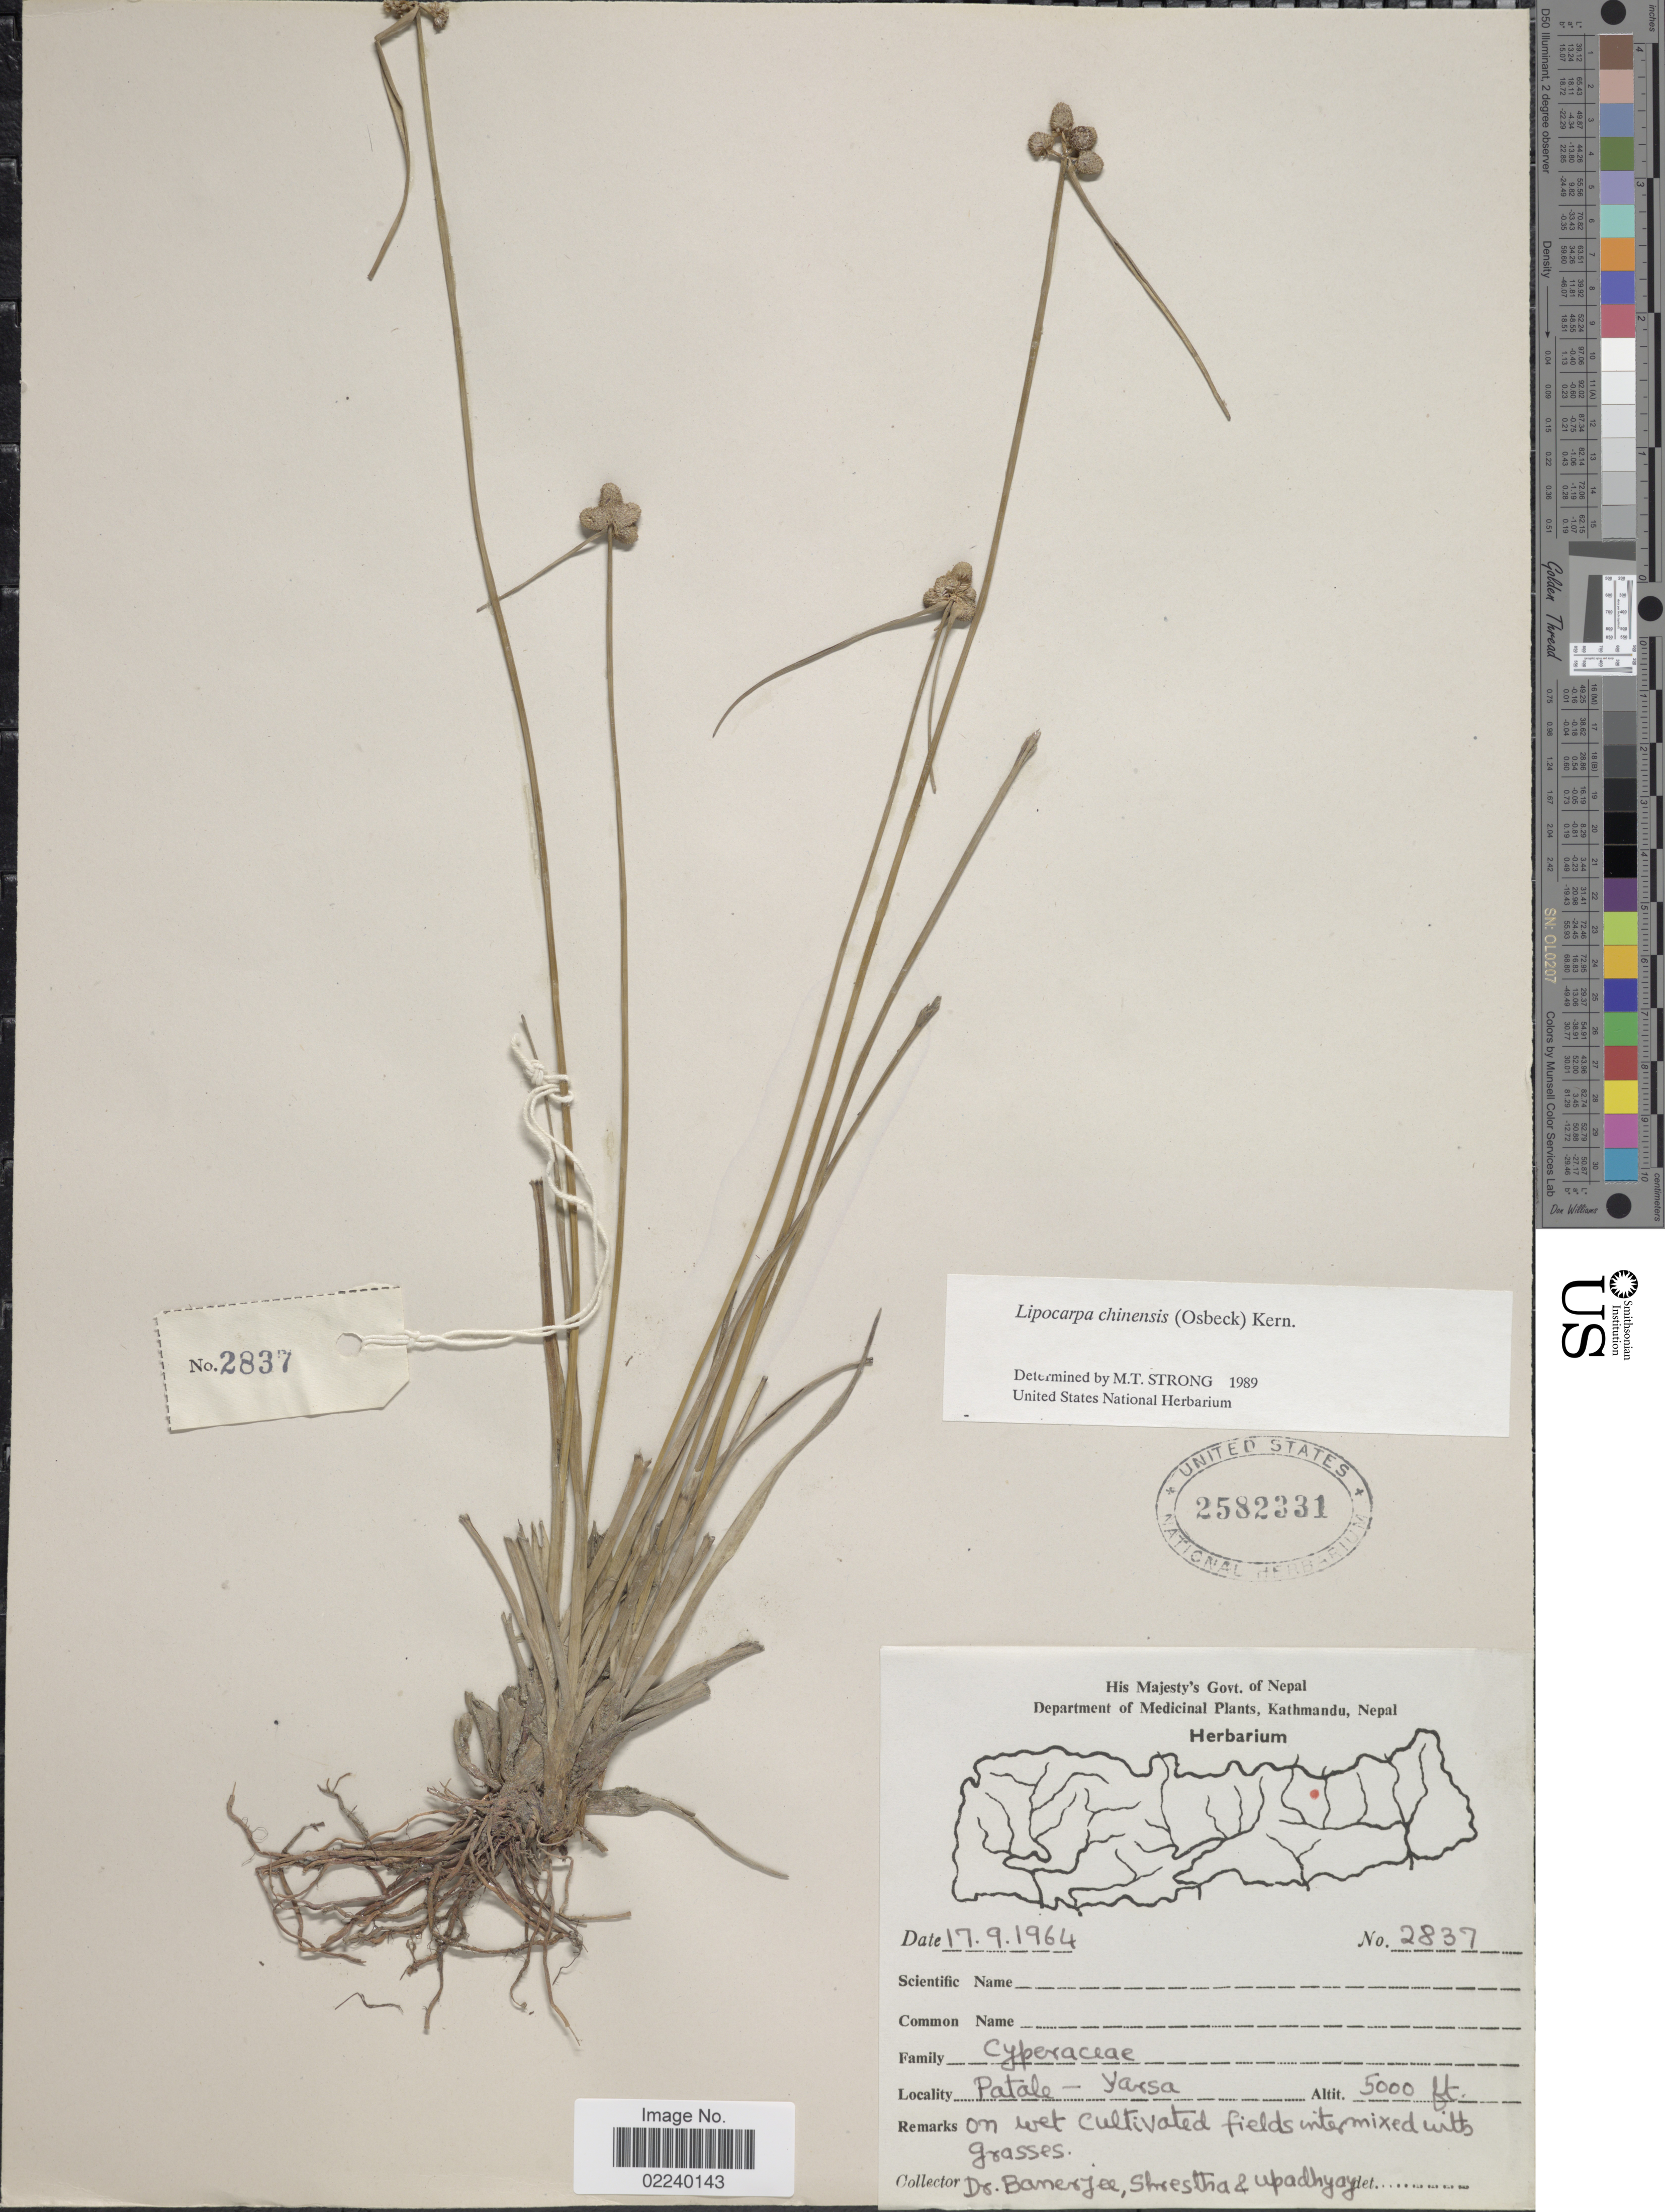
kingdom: Plantae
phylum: Tracheophyta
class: Liliopsida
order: Poales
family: Cyperaceae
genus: Cyperus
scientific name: Cyperus albescens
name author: (Steud.) Larridon & Govaerts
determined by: Strong, M. T., (US), Smithsonian Institution - National Museum of Natural History (UNITED STATES)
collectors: -. Banerjee, -. Shrestha & Upadhyay, --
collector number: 2837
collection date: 1964-09-17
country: Nepal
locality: Patale - Yarsa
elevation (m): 1524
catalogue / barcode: US 2582331